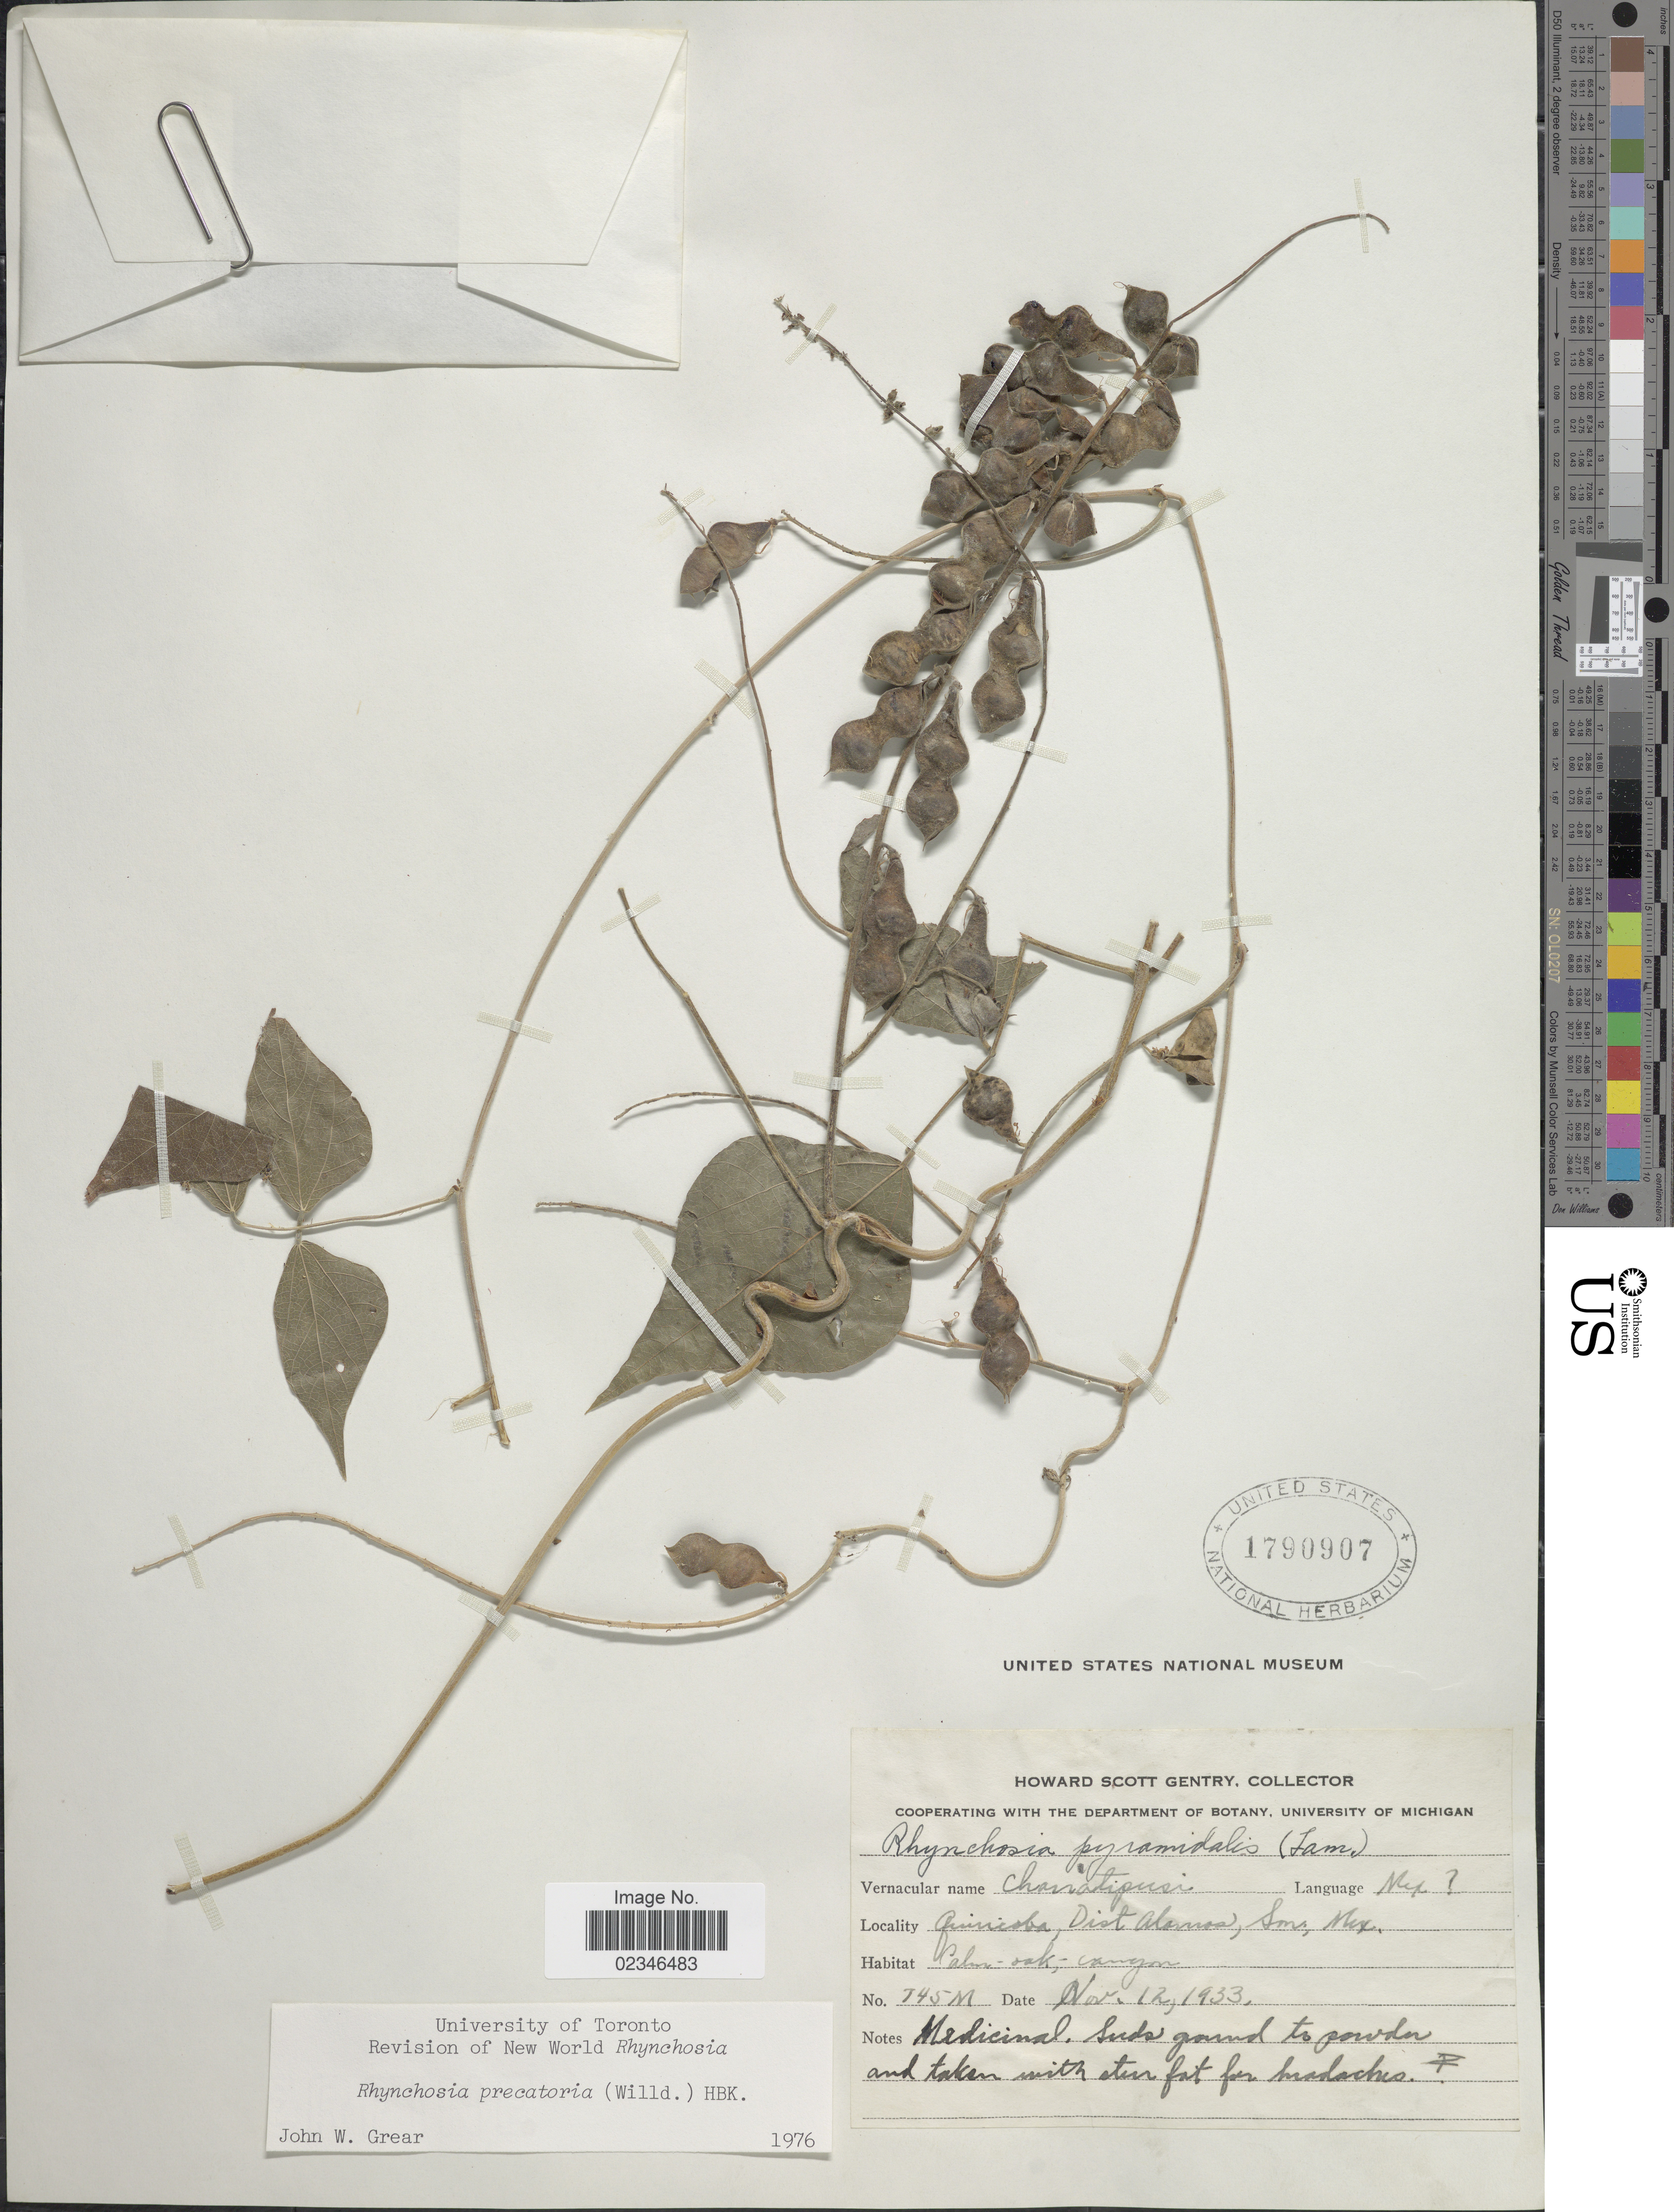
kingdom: Plantae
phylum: Tracheophyta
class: Magnoliopsida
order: Fabales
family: Fabaceae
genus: Rhynchosia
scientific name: Rhynchosia precatoria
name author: (Willd.) DC.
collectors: H. S. Gentry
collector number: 745M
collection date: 1933-11-12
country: Mexico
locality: Quinisha, Dist. Alamos, Son., Mex. [interpreted]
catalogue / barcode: US 1790907